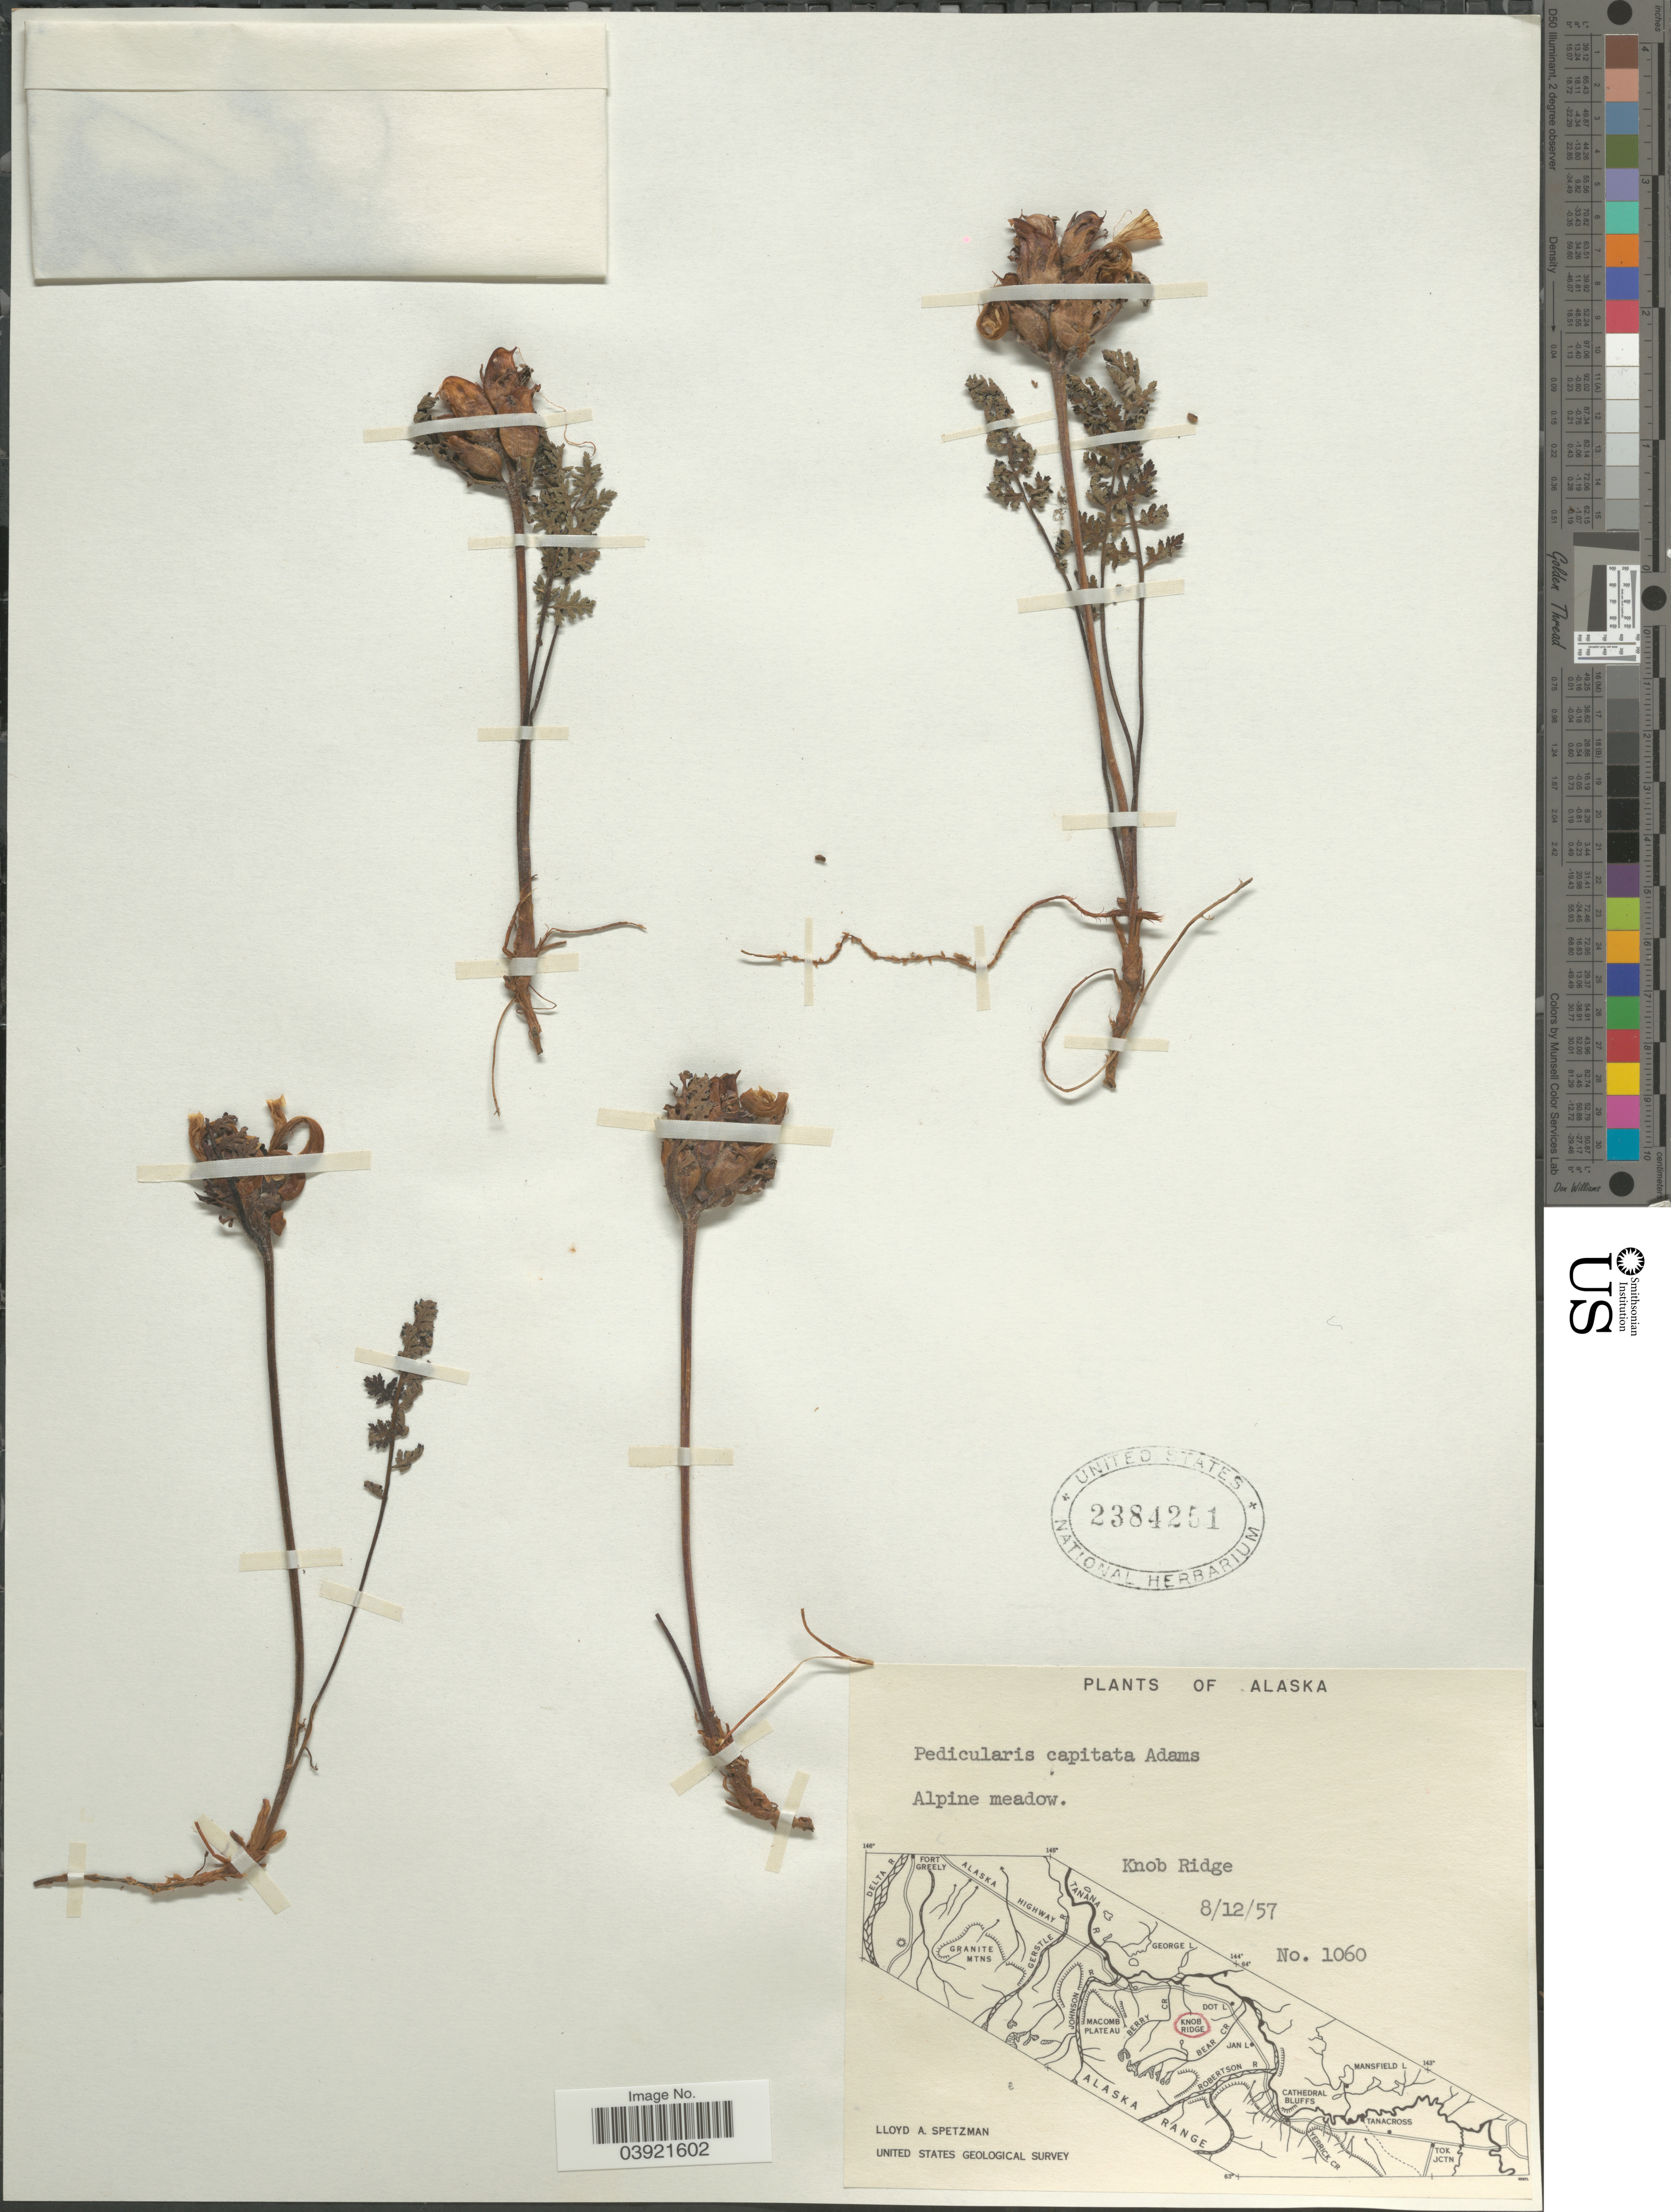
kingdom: Plantae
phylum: Tracheophyta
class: Magnoliopsida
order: Lamiales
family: Orobanchaceae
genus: Pedicularis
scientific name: Pedicularis capitata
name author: Adams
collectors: L. Spetzman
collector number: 1060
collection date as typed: Transcribed d/m/y: 12/8/57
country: United States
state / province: Alaska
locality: Knob Ridge.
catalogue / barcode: US 2384251